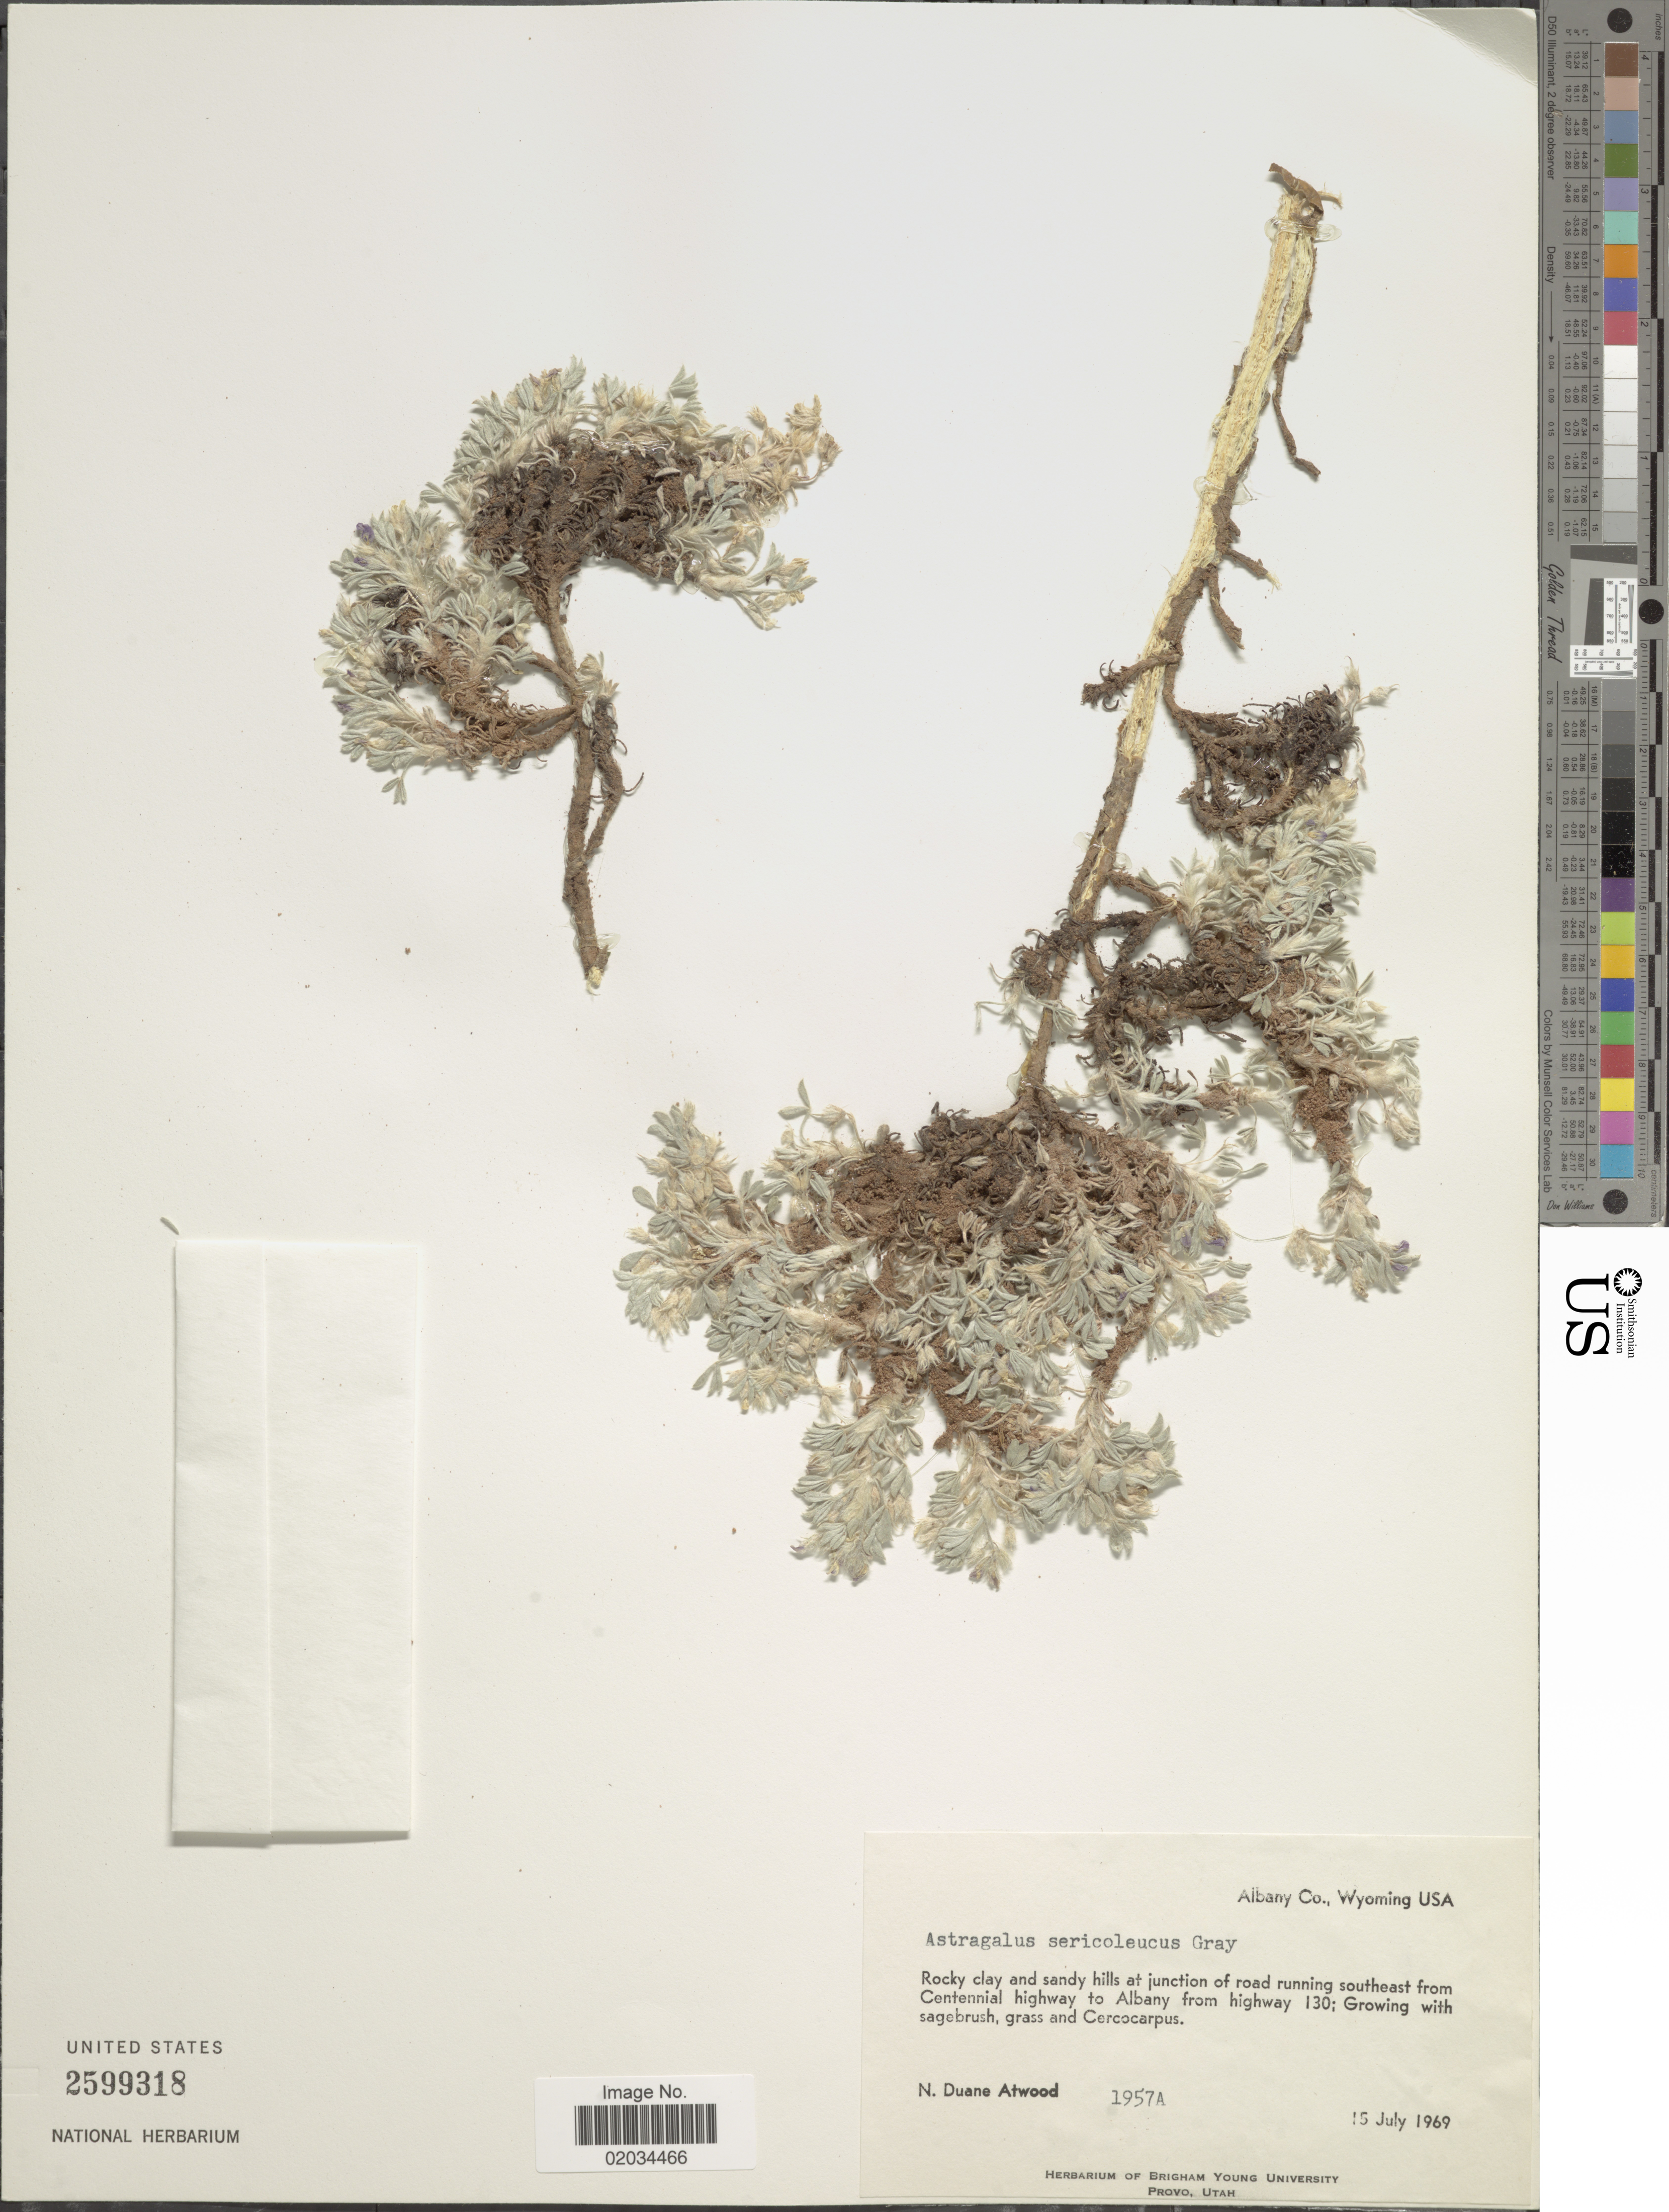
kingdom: Plantae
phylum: Tracheophyta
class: Magnoliopsida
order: Fabales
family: Fabaceae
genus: Astragalus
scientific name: Astragalus sericoleucus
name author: A. Gray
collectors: N. Atwood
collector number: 1957A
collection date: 1969-07-15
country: United States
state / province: Wyoming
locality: Albany Co., USA, southeast from Centennial Highway to Albany from Highway 130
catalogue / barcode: US 2599318